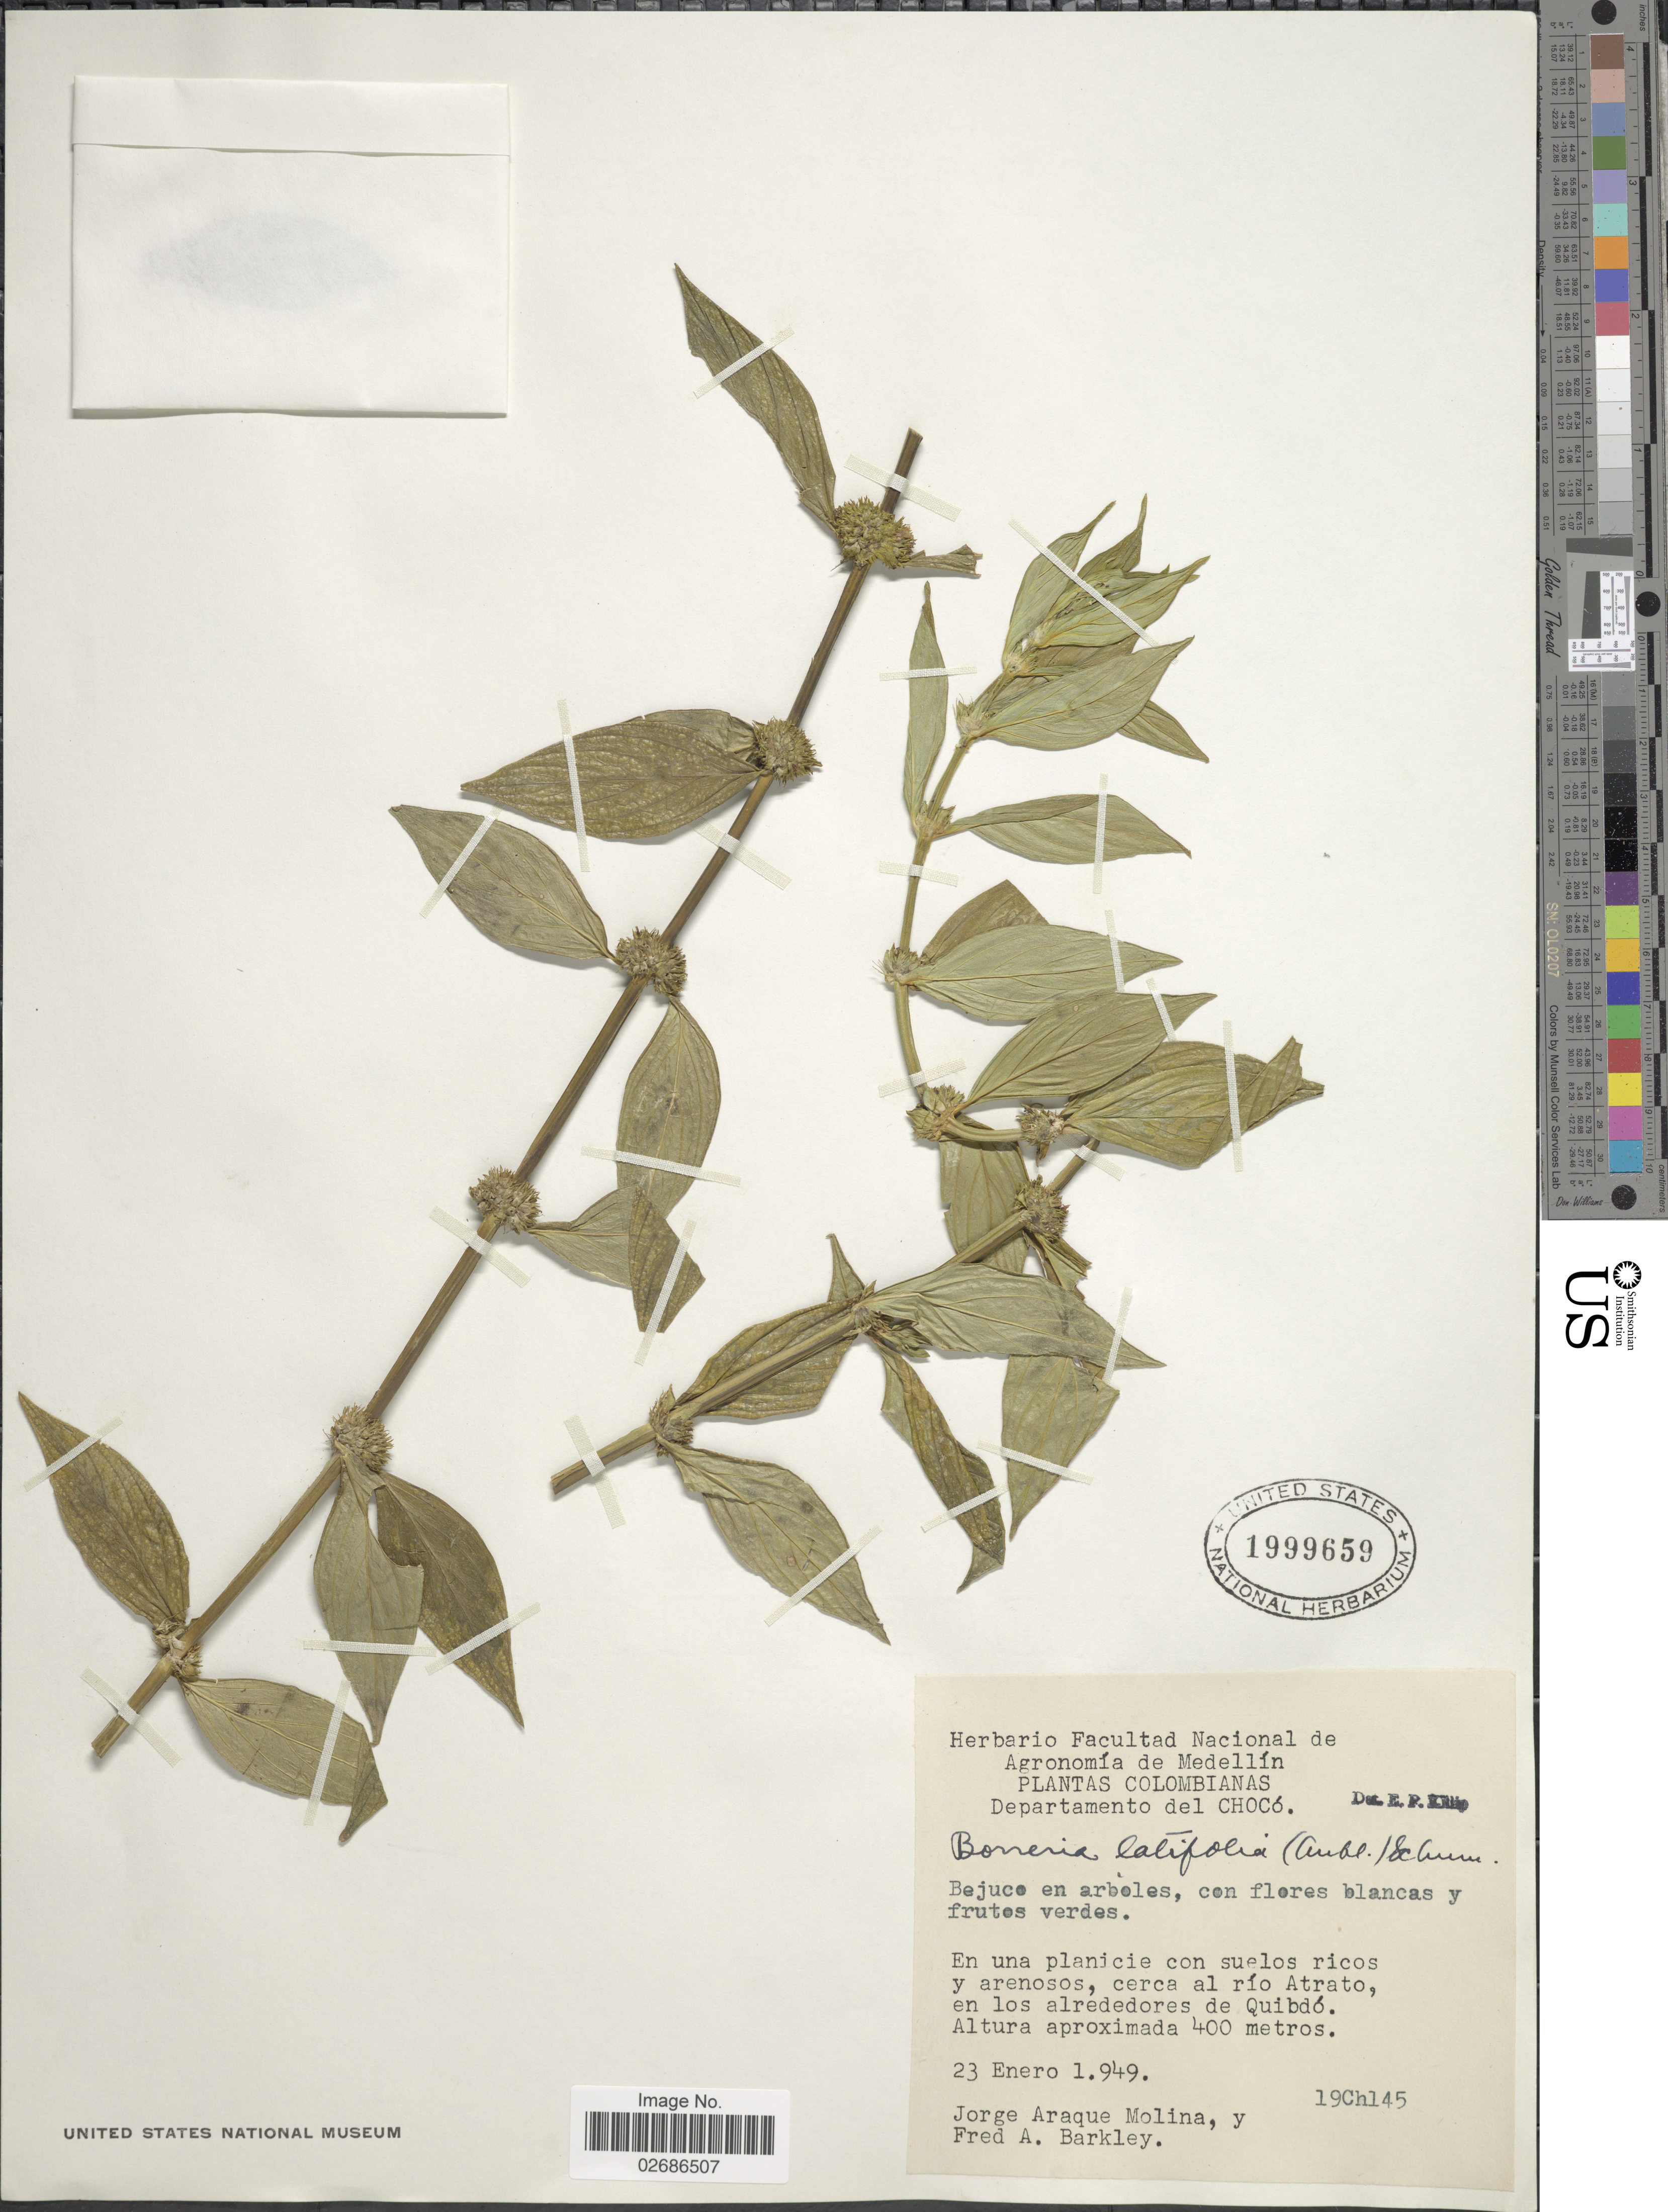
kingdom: Plantae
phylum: Tracheophyta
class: Magnoliopsida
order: Gentianales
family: Rubiaceae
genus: Borreria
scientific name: Borreria latifolia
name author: (Aubl.) K. Schum.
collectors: J. Araque Molina & F. A. Barkley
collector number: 19Ch145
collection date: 1949-01-23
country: Colombia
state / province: Chocó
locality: Departamento del Choco, cerca al rio Atrato, en los alrededores de Quibdo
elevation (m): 400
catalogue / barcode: US 1999659